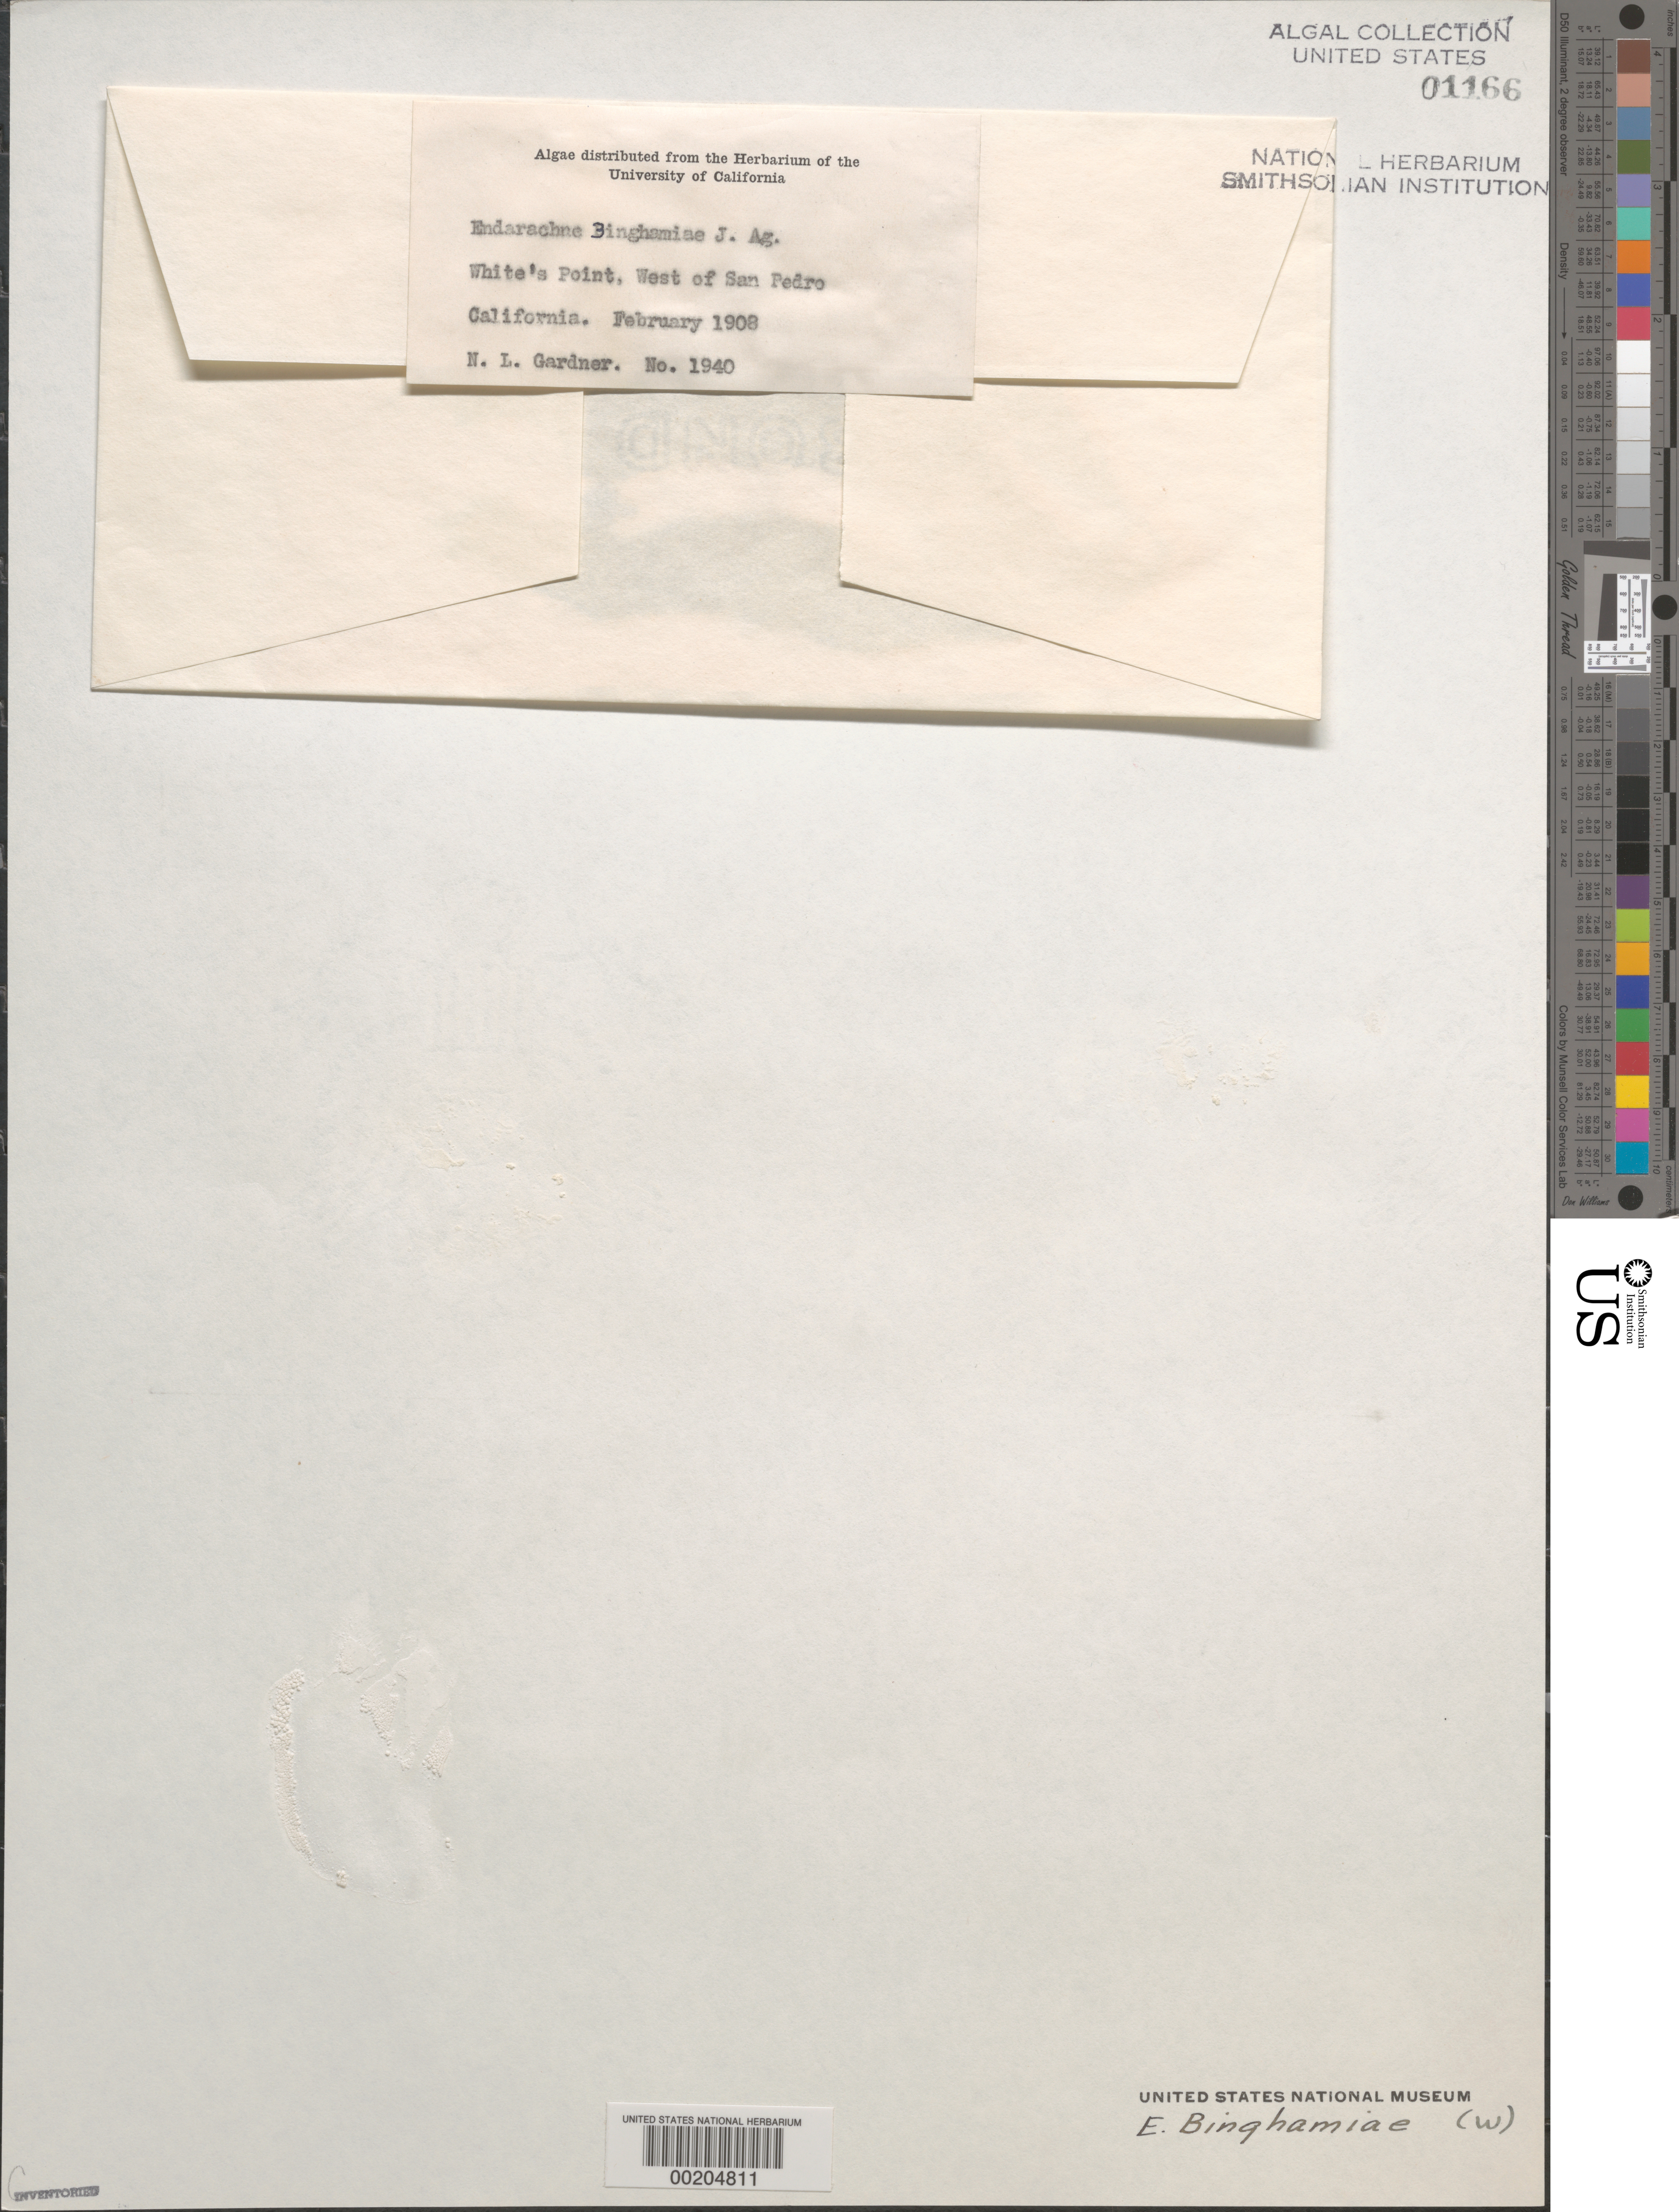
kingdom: Chromista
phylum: Ochrophyta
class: Phaeophyceae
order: Scytosiphonales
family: Scytosiphonaceae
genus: Petalonia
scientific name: Petalonia binghamiae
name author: (J. Agardh) K.L.Vinogr.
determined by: Algae name updating Project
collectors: N. Gardner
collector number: NLG 1940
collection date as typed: Feb 1908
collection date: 1908-02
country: United States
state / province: California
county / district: Los Angeles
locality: White's Point, west of San Pedro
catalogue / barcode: US 1166